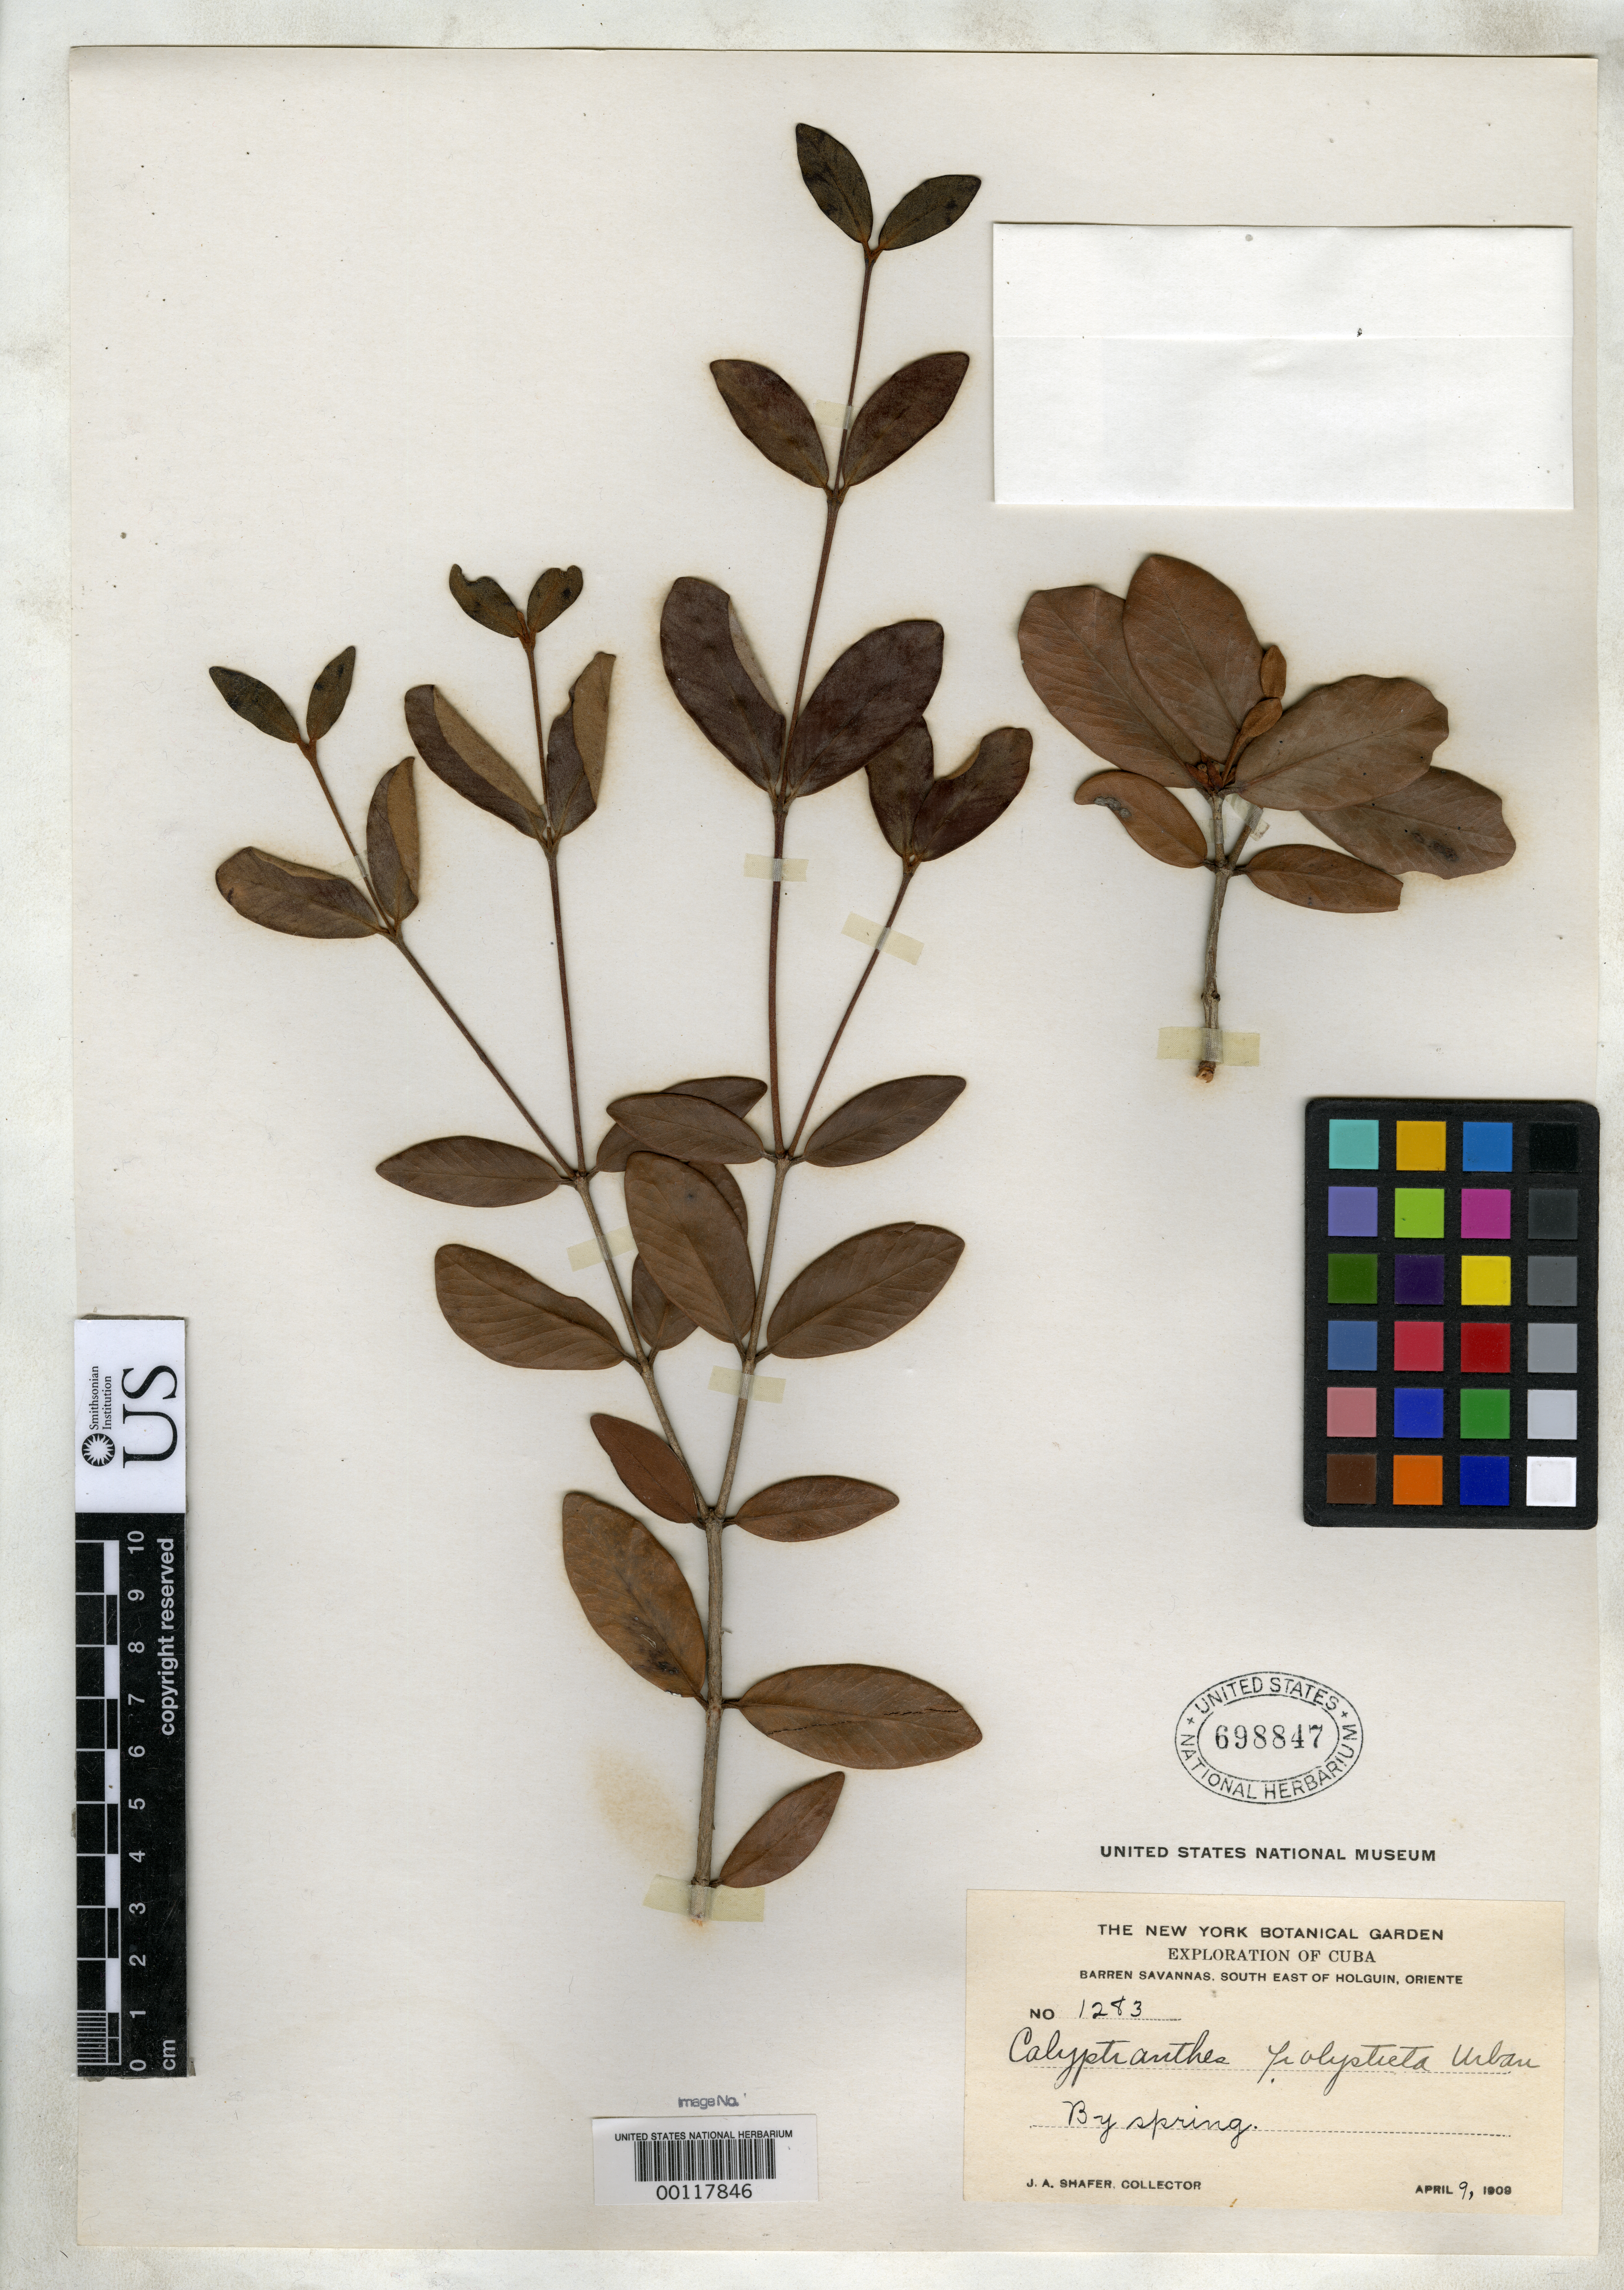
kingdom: Plantae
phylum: Tracheophyta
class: Magnoliopsida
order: Myrtales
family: Myrtaceae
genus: Calyptranthes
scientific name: Calyptranthes polysticta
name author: Urb.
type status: Isotype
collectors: J. A. Shafer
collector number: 1283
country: Cuba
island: Greater Antilles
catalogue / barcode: US 698847